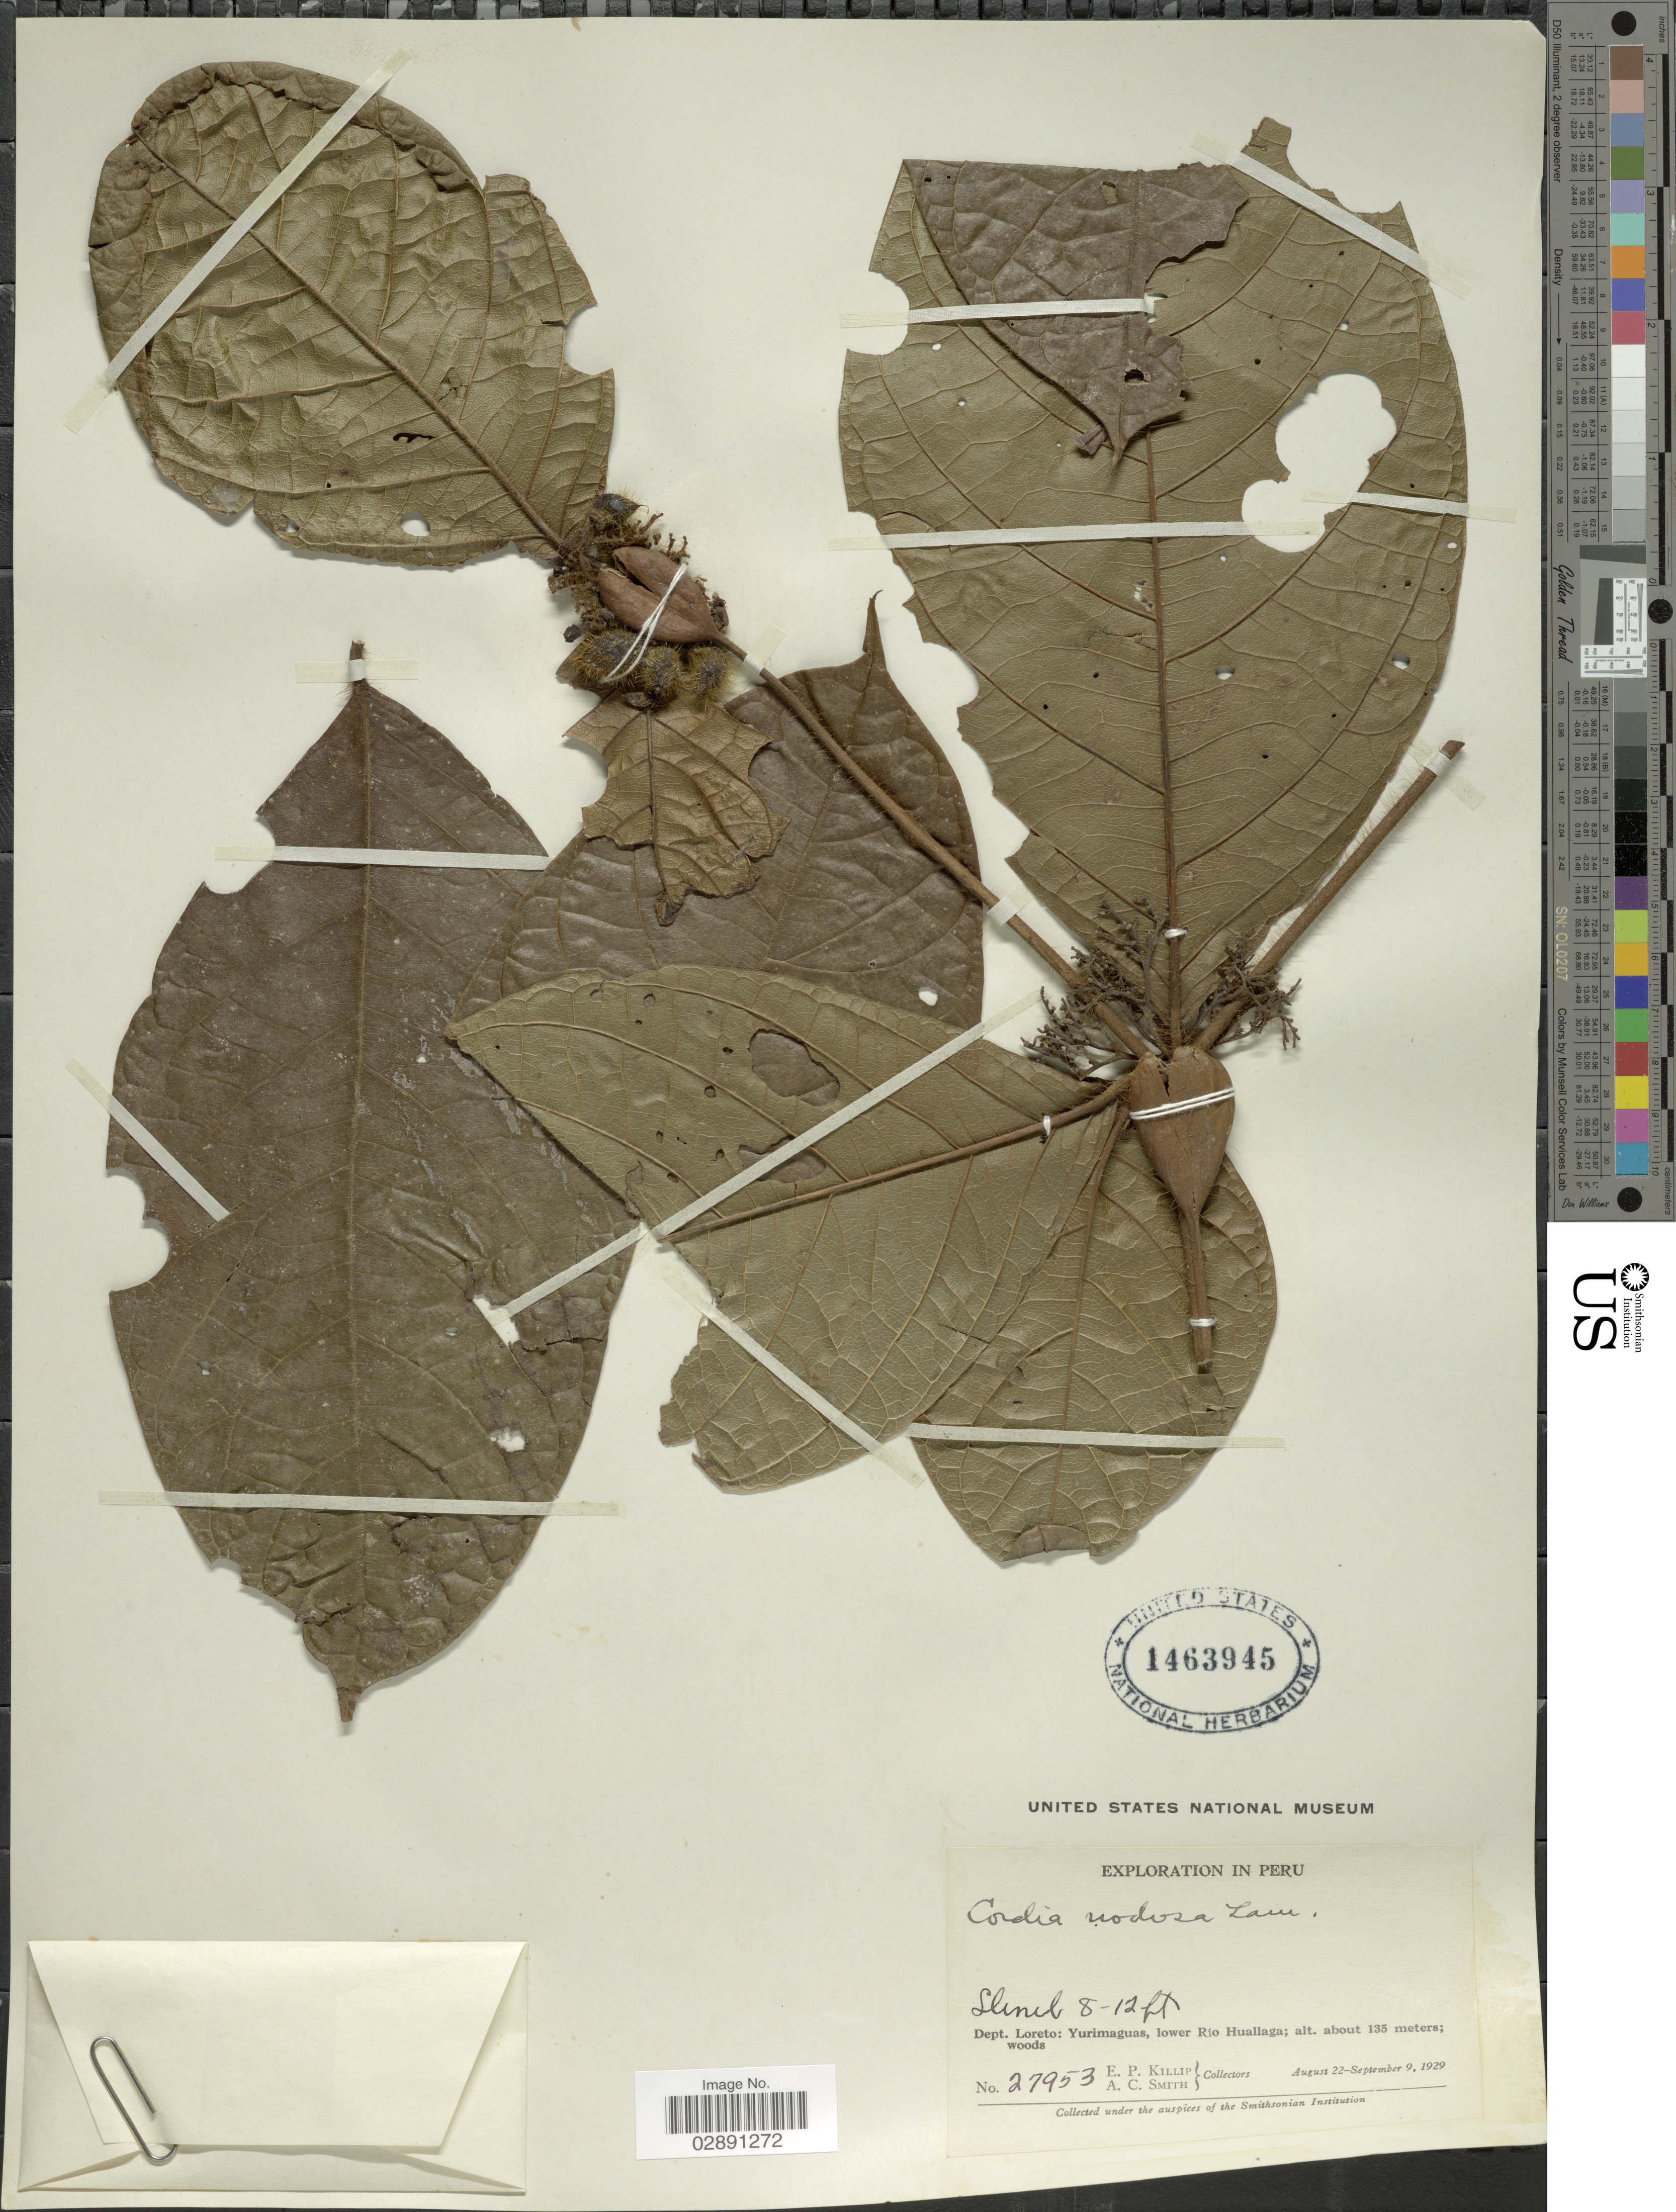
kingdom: Plantae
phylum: Tracheophyta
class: Magnoliopsida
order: Boraginales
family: Cordiaceae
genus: Cordia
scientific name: Cordia nodosa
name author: Lam.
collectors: E. P. Killip & A. C. Smith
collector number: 27953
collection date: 1929-08-22/1929-09-09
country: Peru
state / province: Loreto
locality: Dept. Loreto: Yurimaguas, lower Río Huallaga.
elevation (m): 135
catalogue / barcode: US 1463945